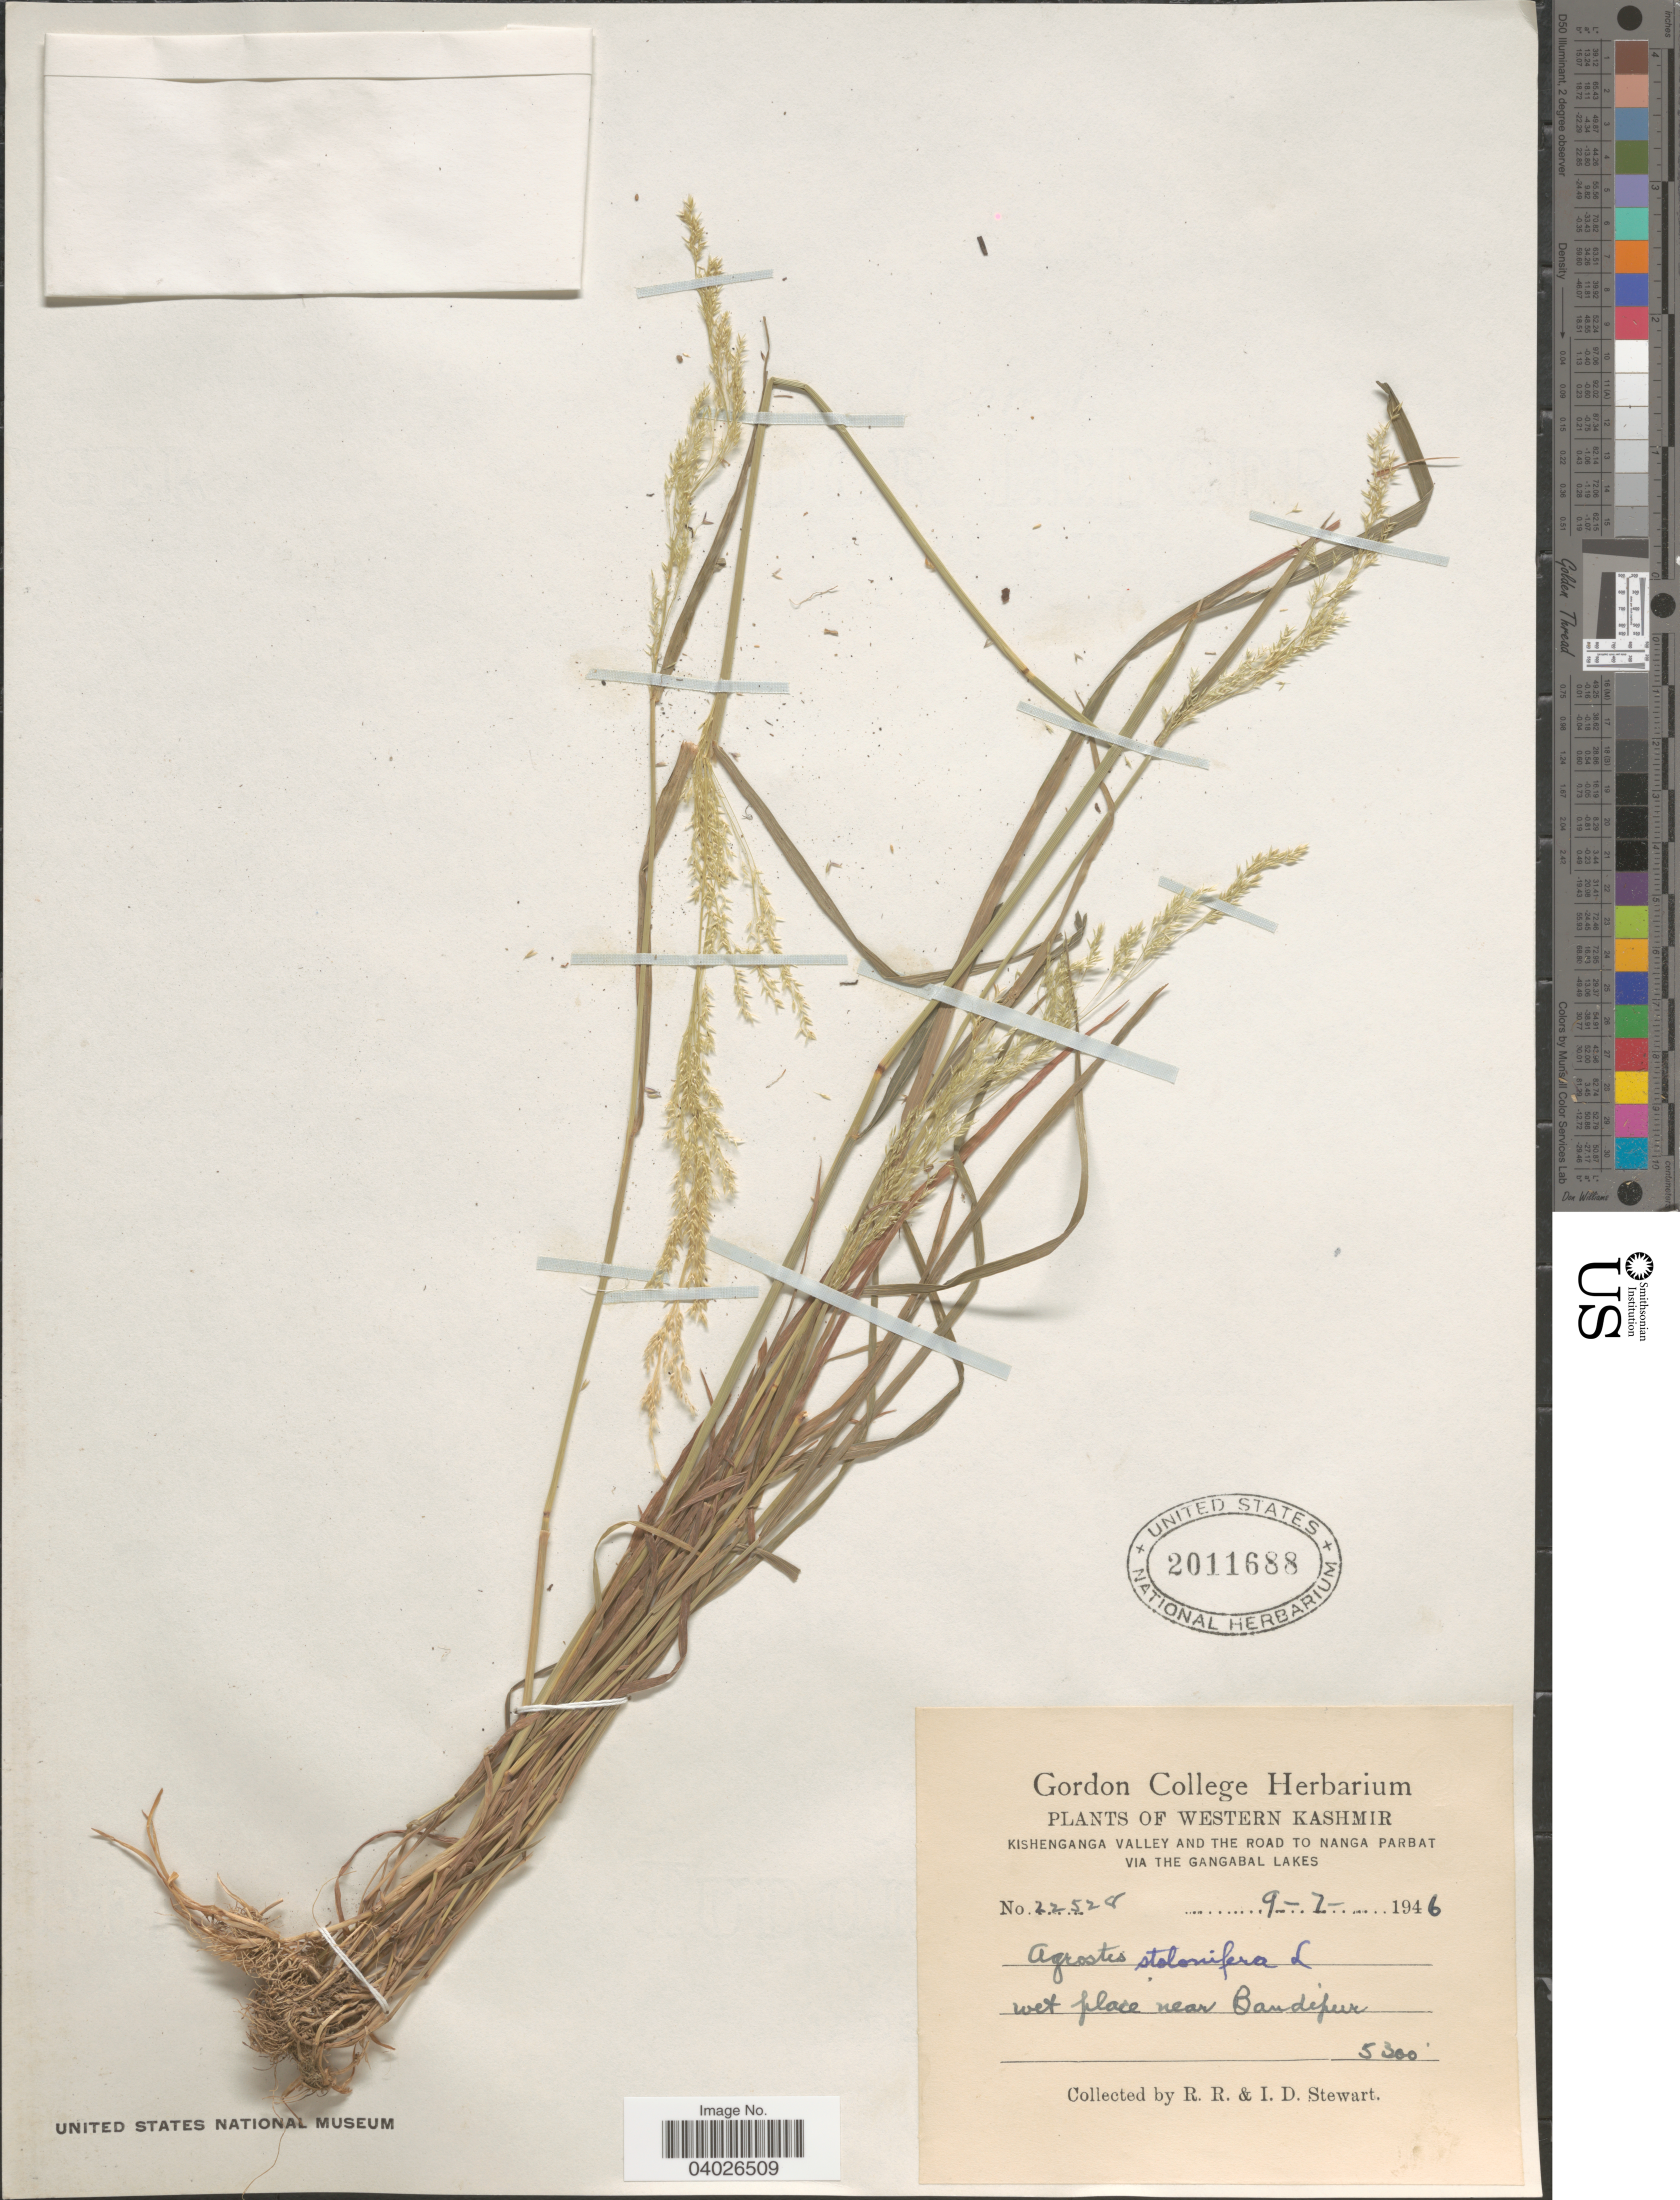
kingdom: Plantae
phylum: Tracheophyta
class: Liliopsida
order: Poales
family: Poaceae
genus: Agrostis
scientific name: Agrostis stolonifera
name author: L.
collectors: R. Stewart & I. Stewart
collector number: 22528*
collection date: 1946-07-09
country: India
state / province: Jammu and Kashmir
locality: Western Kashmir. Kishenganga Valley and the road to Nanga Parbat via the Gangabal Lakes. Wet place near Bandipur.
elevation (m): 1615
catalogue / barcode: US 2011688